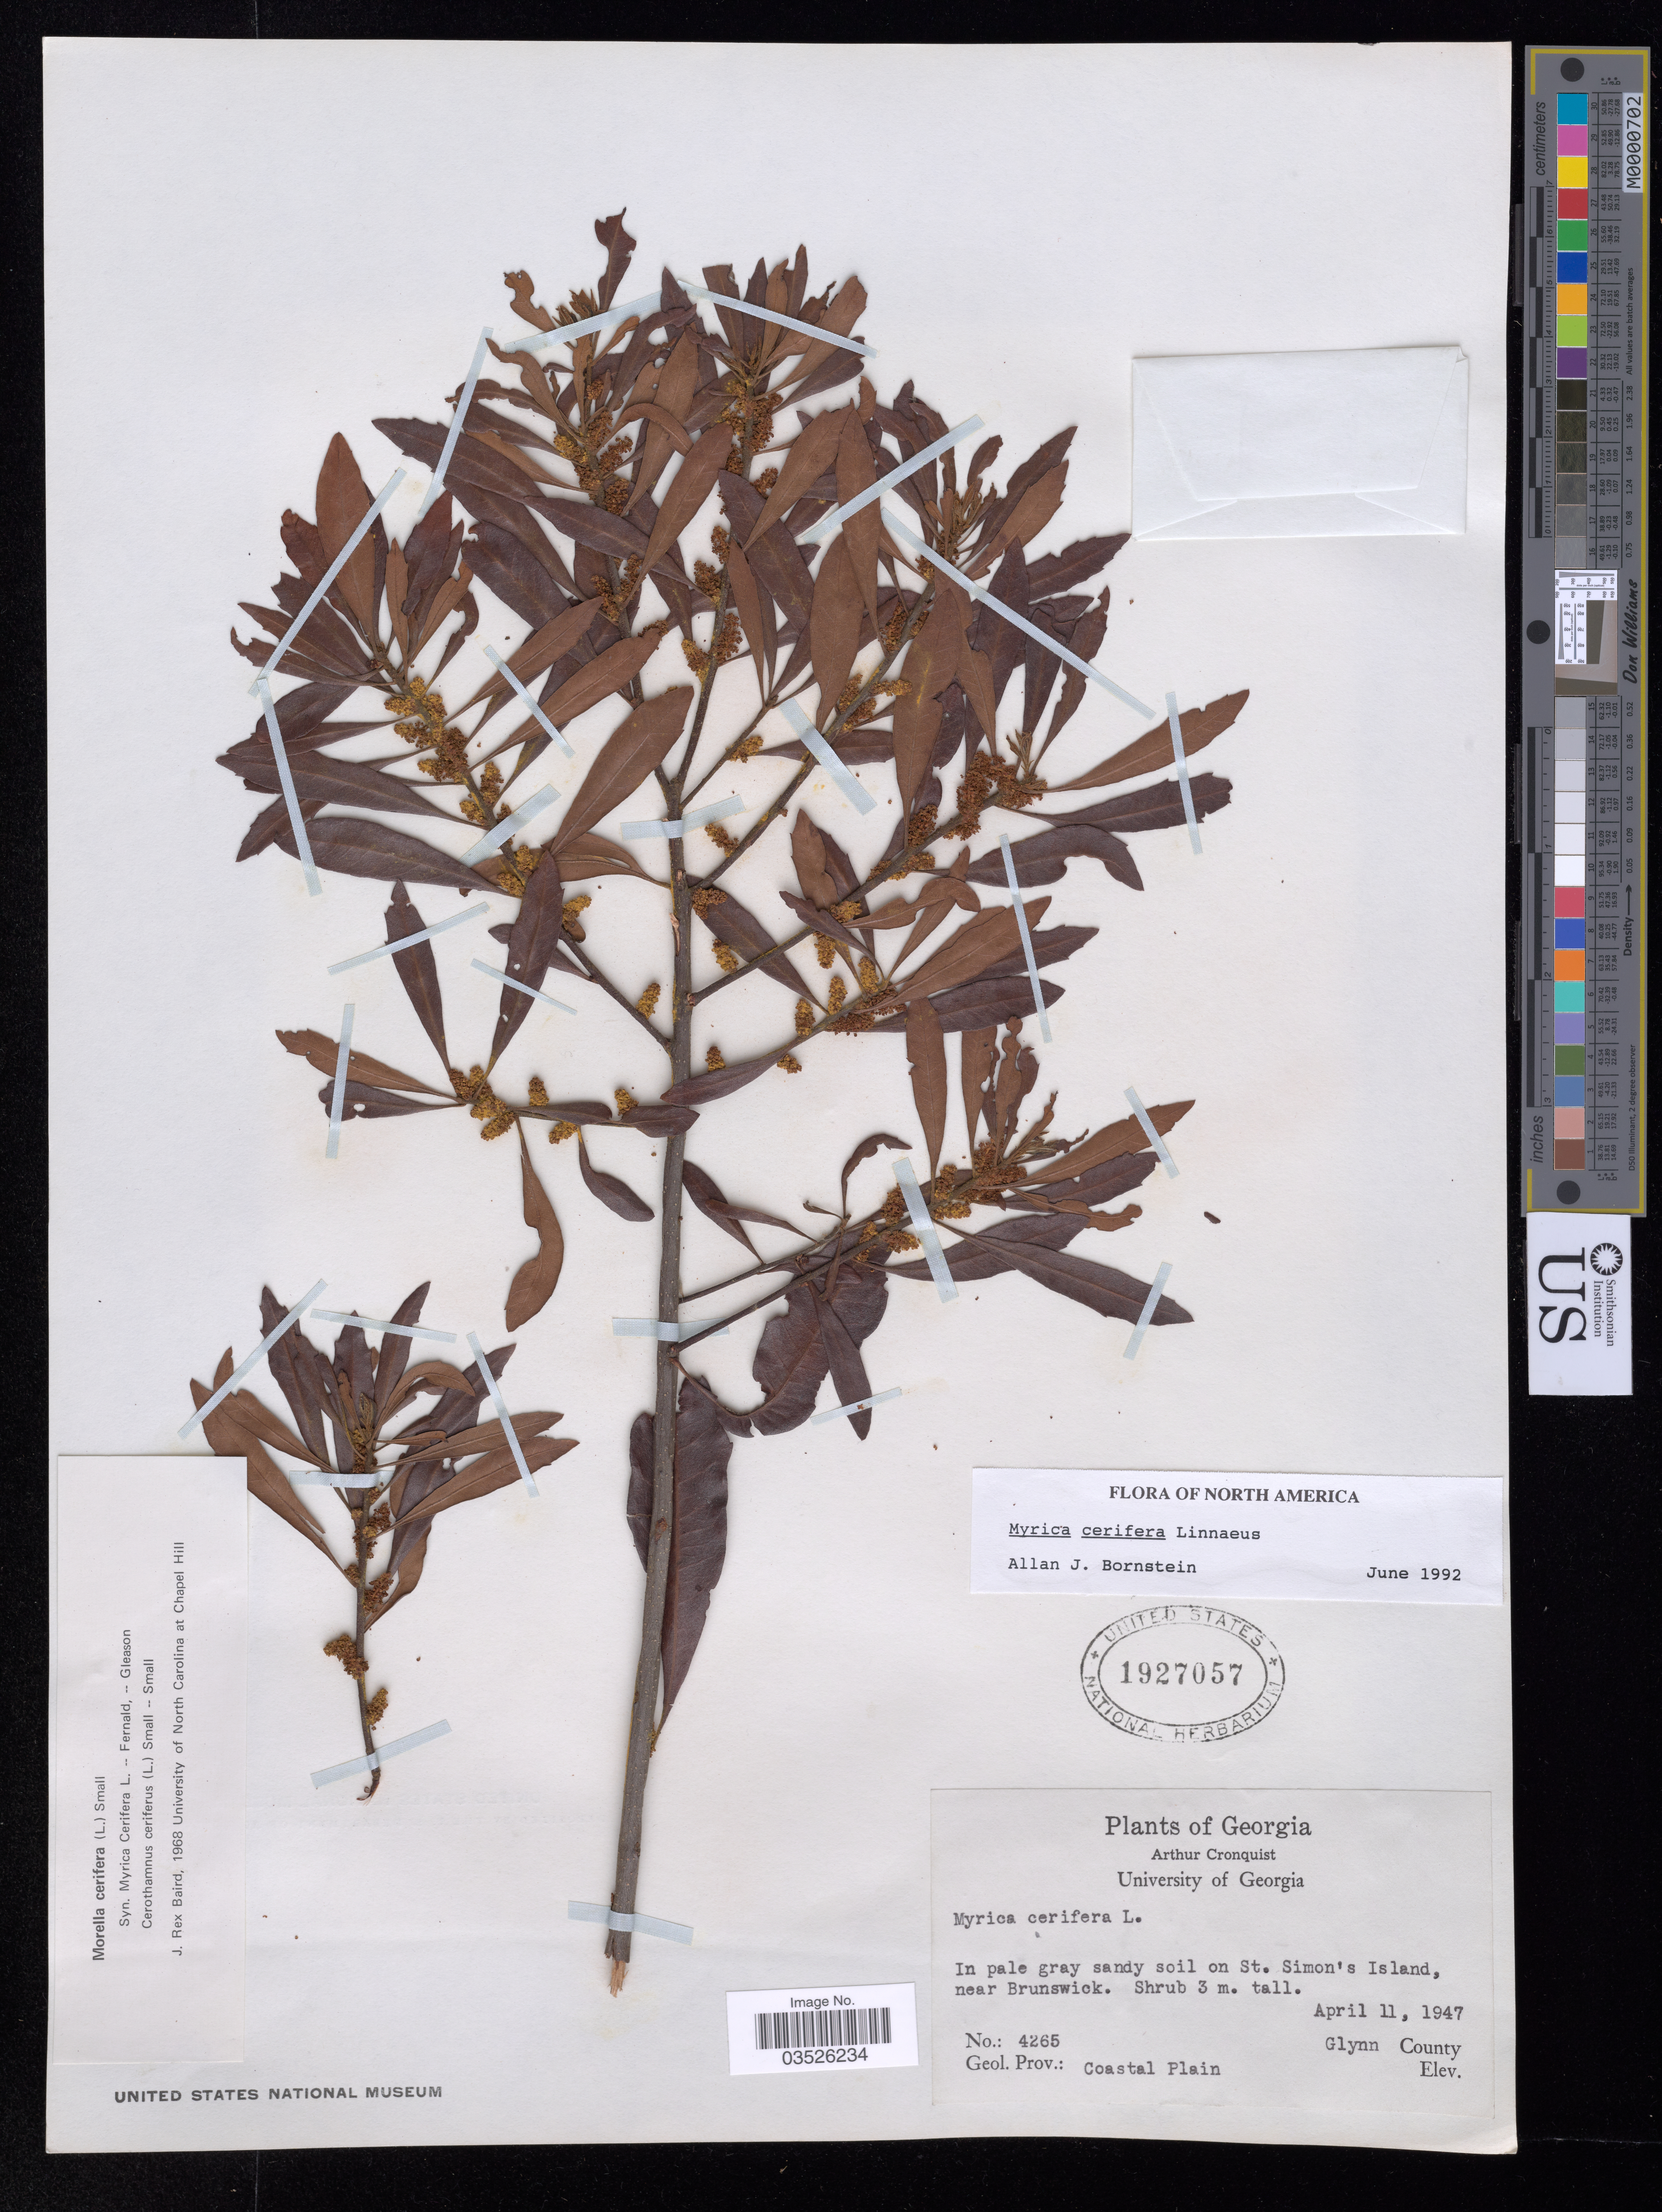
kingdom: Plantae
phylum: Tracheophyta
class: Magnoliopsida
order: Fagales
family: Myricaceae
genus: Morella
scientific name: Morella cerifera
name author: (L.) Small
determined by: Baird, James Rex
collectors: A. J. Cronquist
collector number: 4265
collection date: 1947-04-11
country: United States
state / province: Georgia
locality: In pale gray sandy soil on St. Simon's Island, near Brunswick. Glynn County. Geol. Prov.: Coastal Plain.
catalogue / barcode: US 1927057